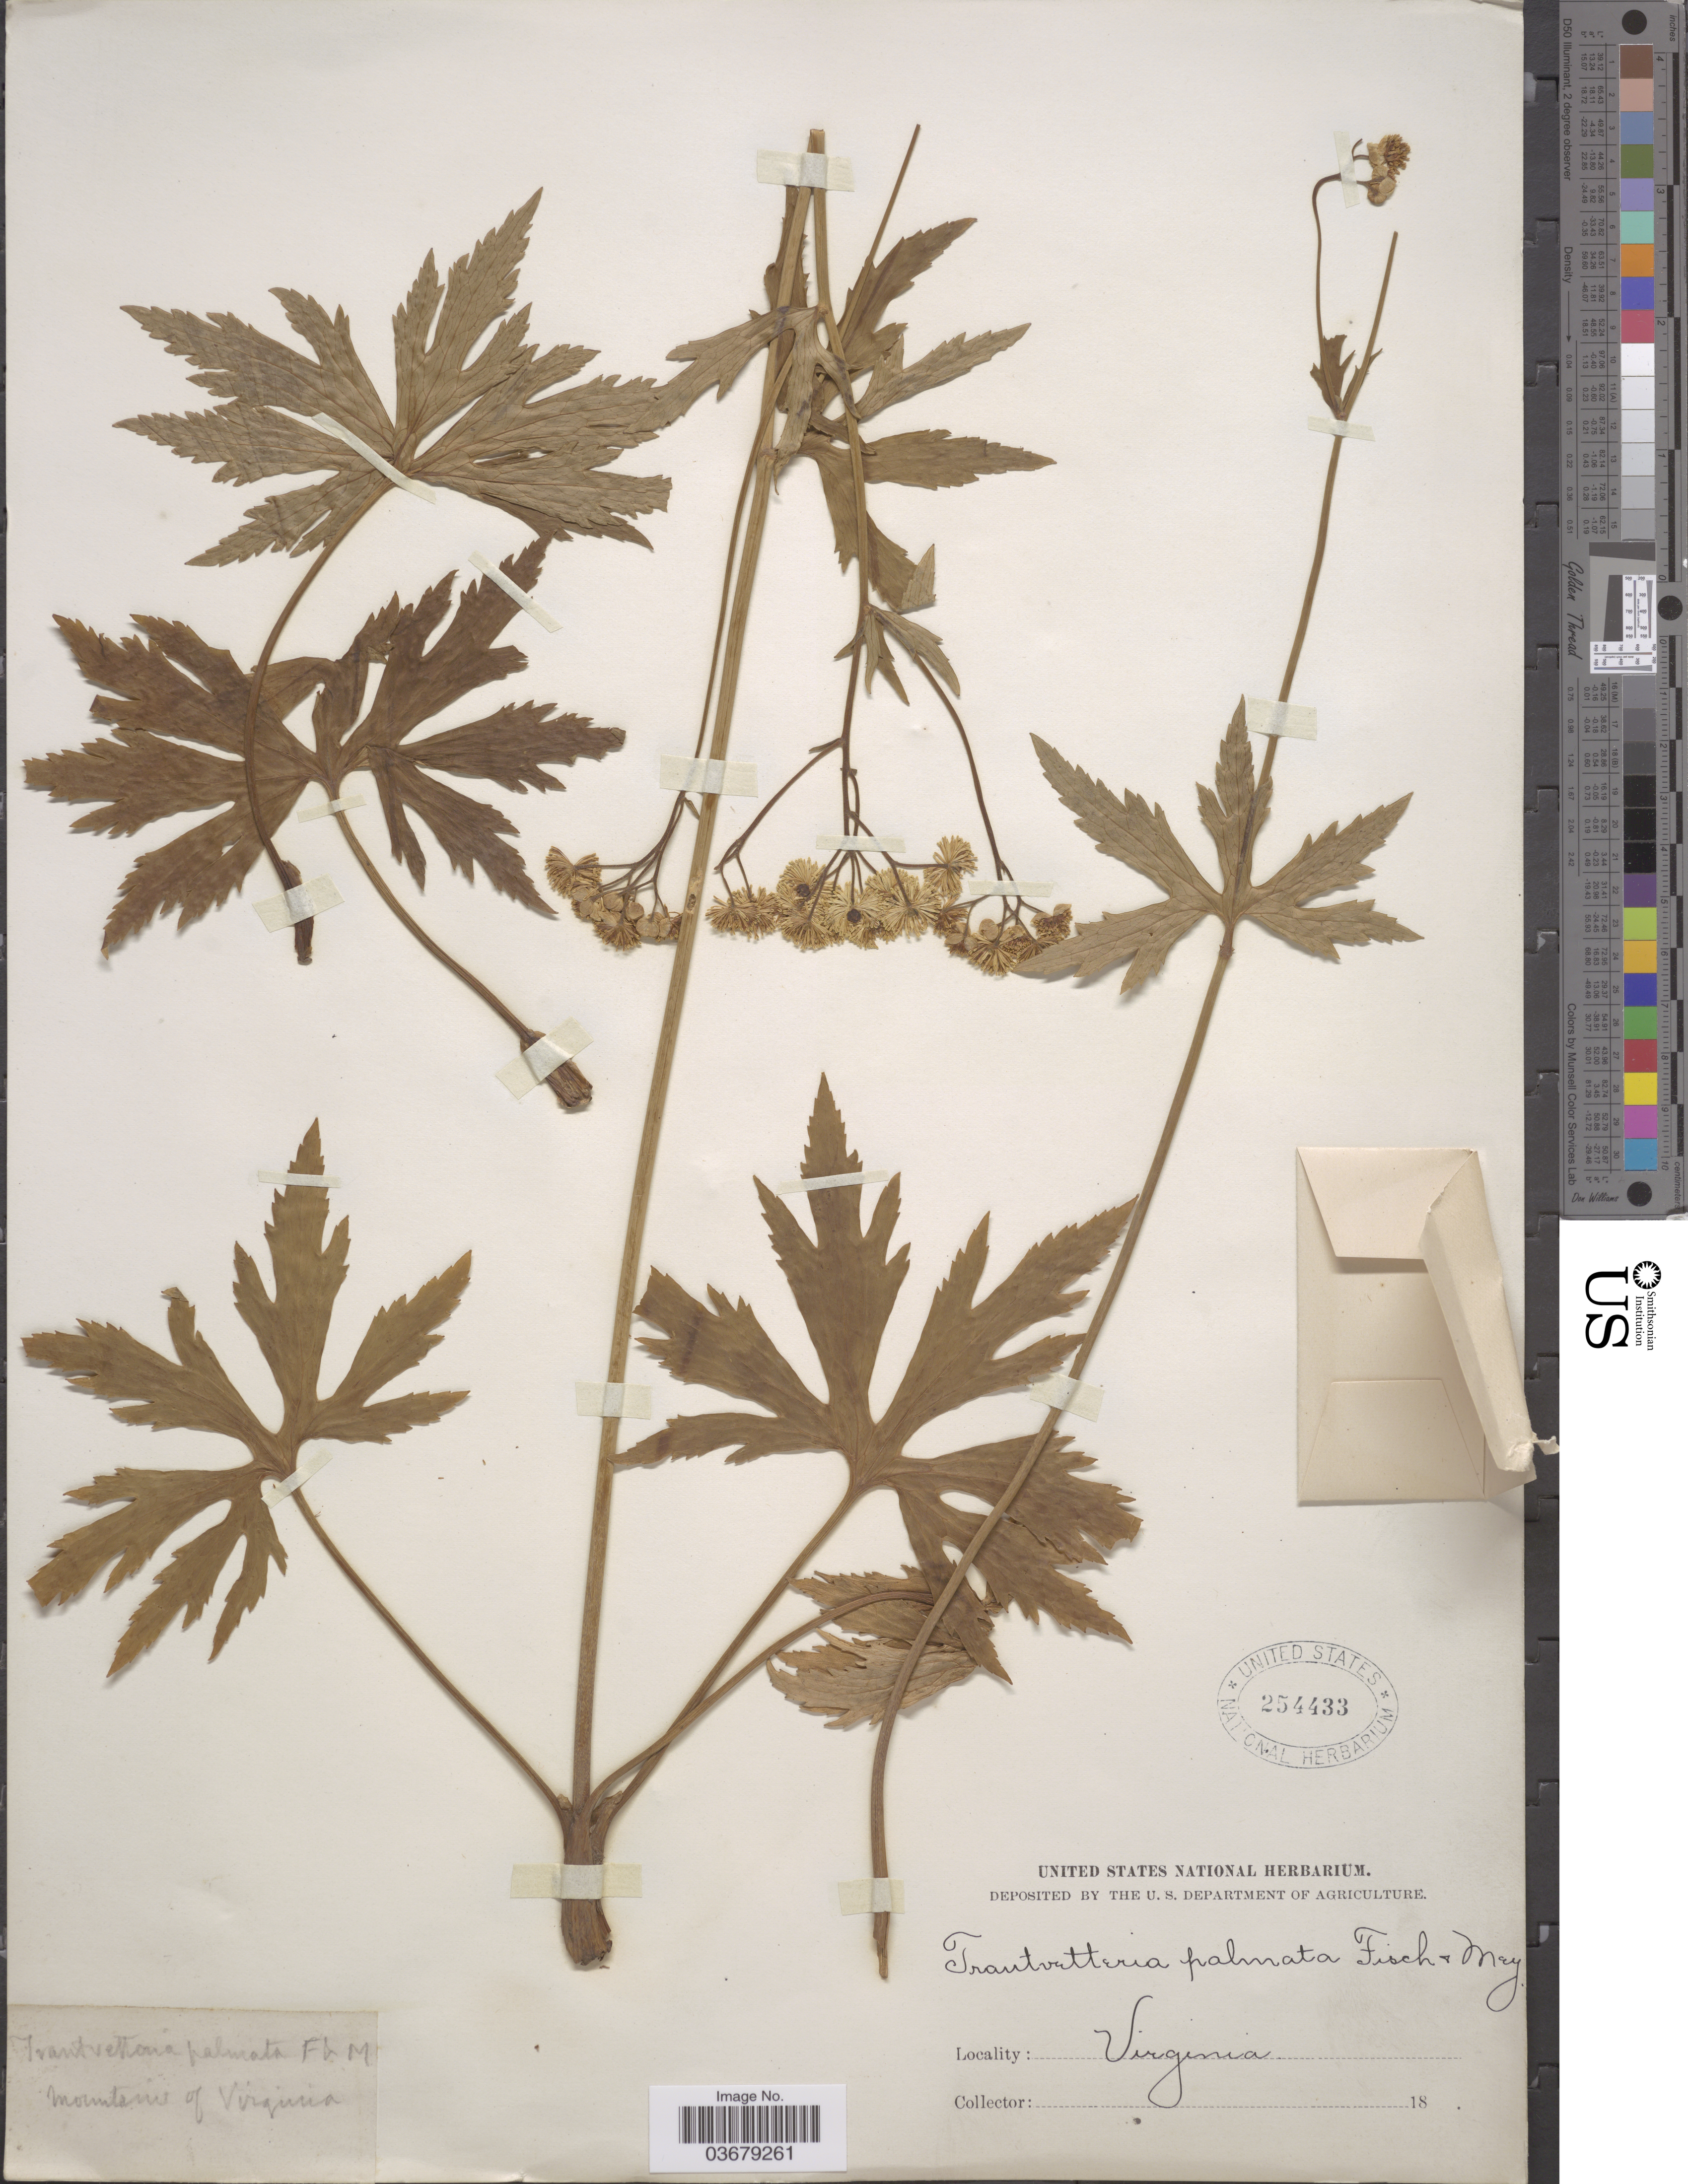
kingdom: Plantae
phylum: Tracheophyta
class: Magnoliopsida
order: Ranunculales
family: Ranunculaceae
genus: Trautvetteria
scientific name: Trautvetteria caroliniensis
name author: (Walter) Vail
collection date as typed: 18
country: United States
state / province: Virginia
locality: Mountains of Virginia.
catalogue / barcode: US 254433